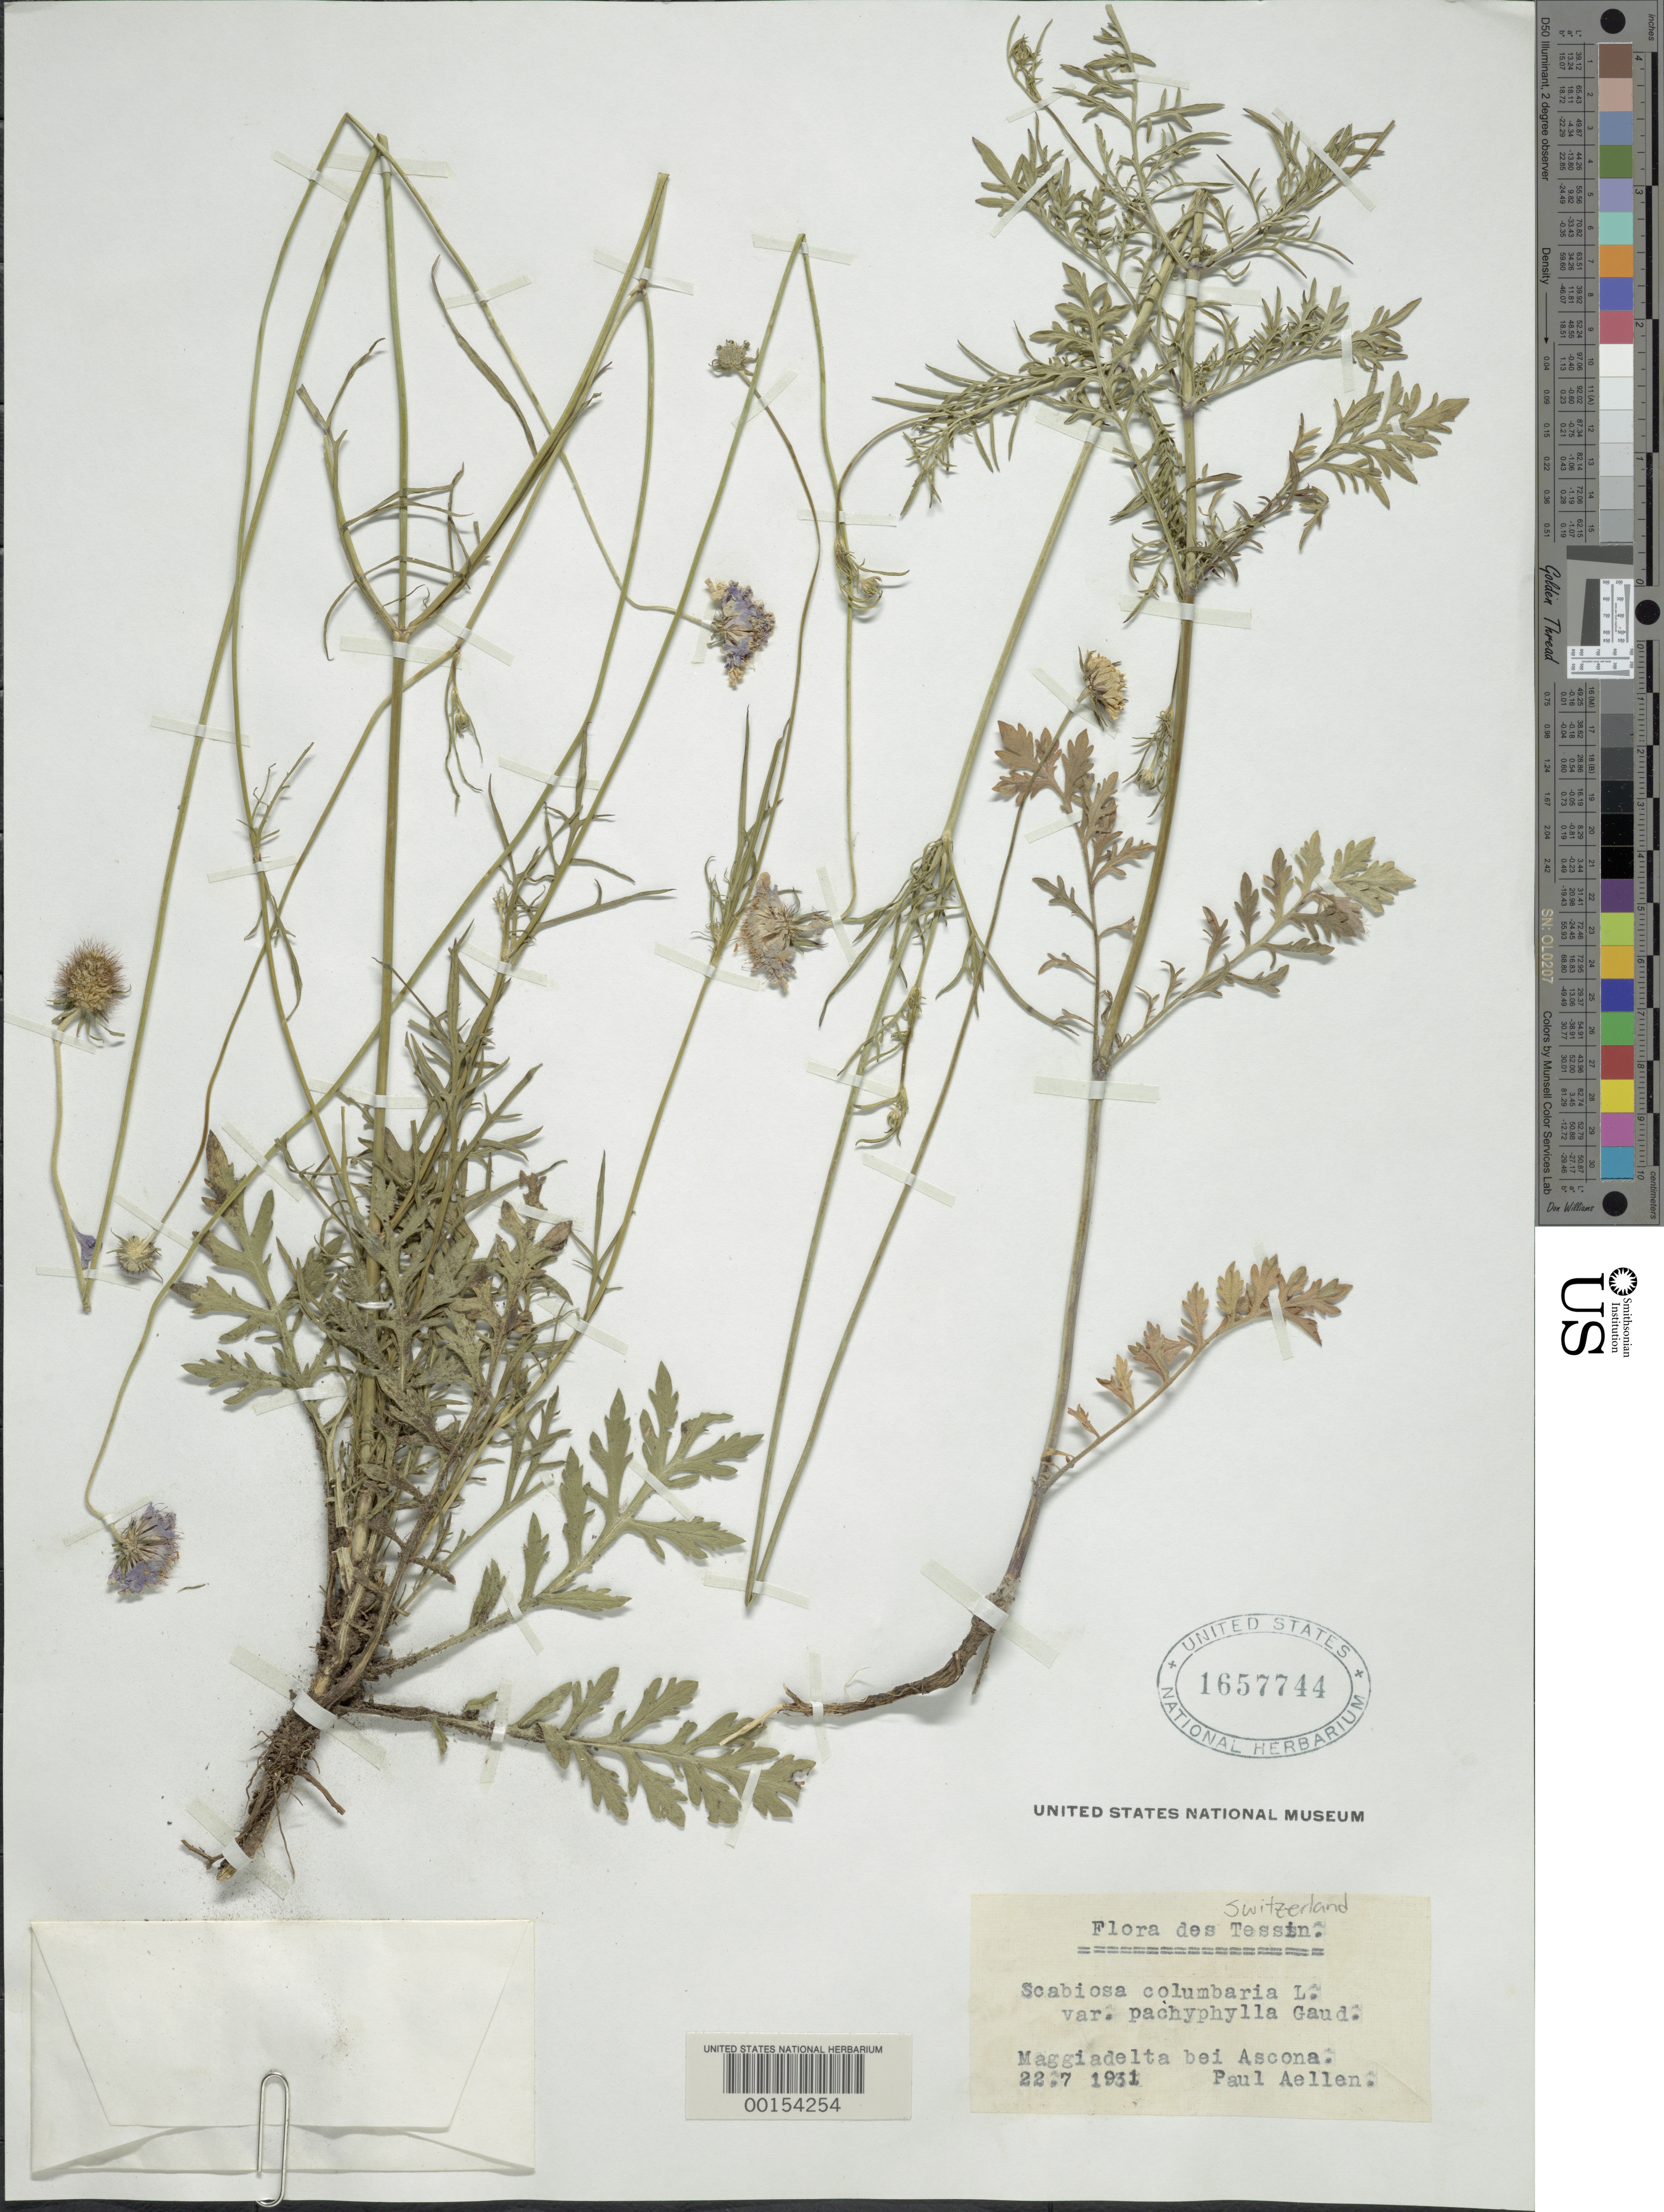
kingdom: Plantae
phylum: Tracheophyta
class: Magnoliopsida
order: Dipsacales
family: Caprifoliaceae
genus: Scabiosa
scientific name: Scabiosa columbaria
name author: L.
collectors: P. Aellen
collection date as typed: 22 Jul 1931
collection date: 1931-07-22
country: Switzerland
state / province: Ticino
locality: Maggia delta near Ascona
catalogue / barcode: US 1657744